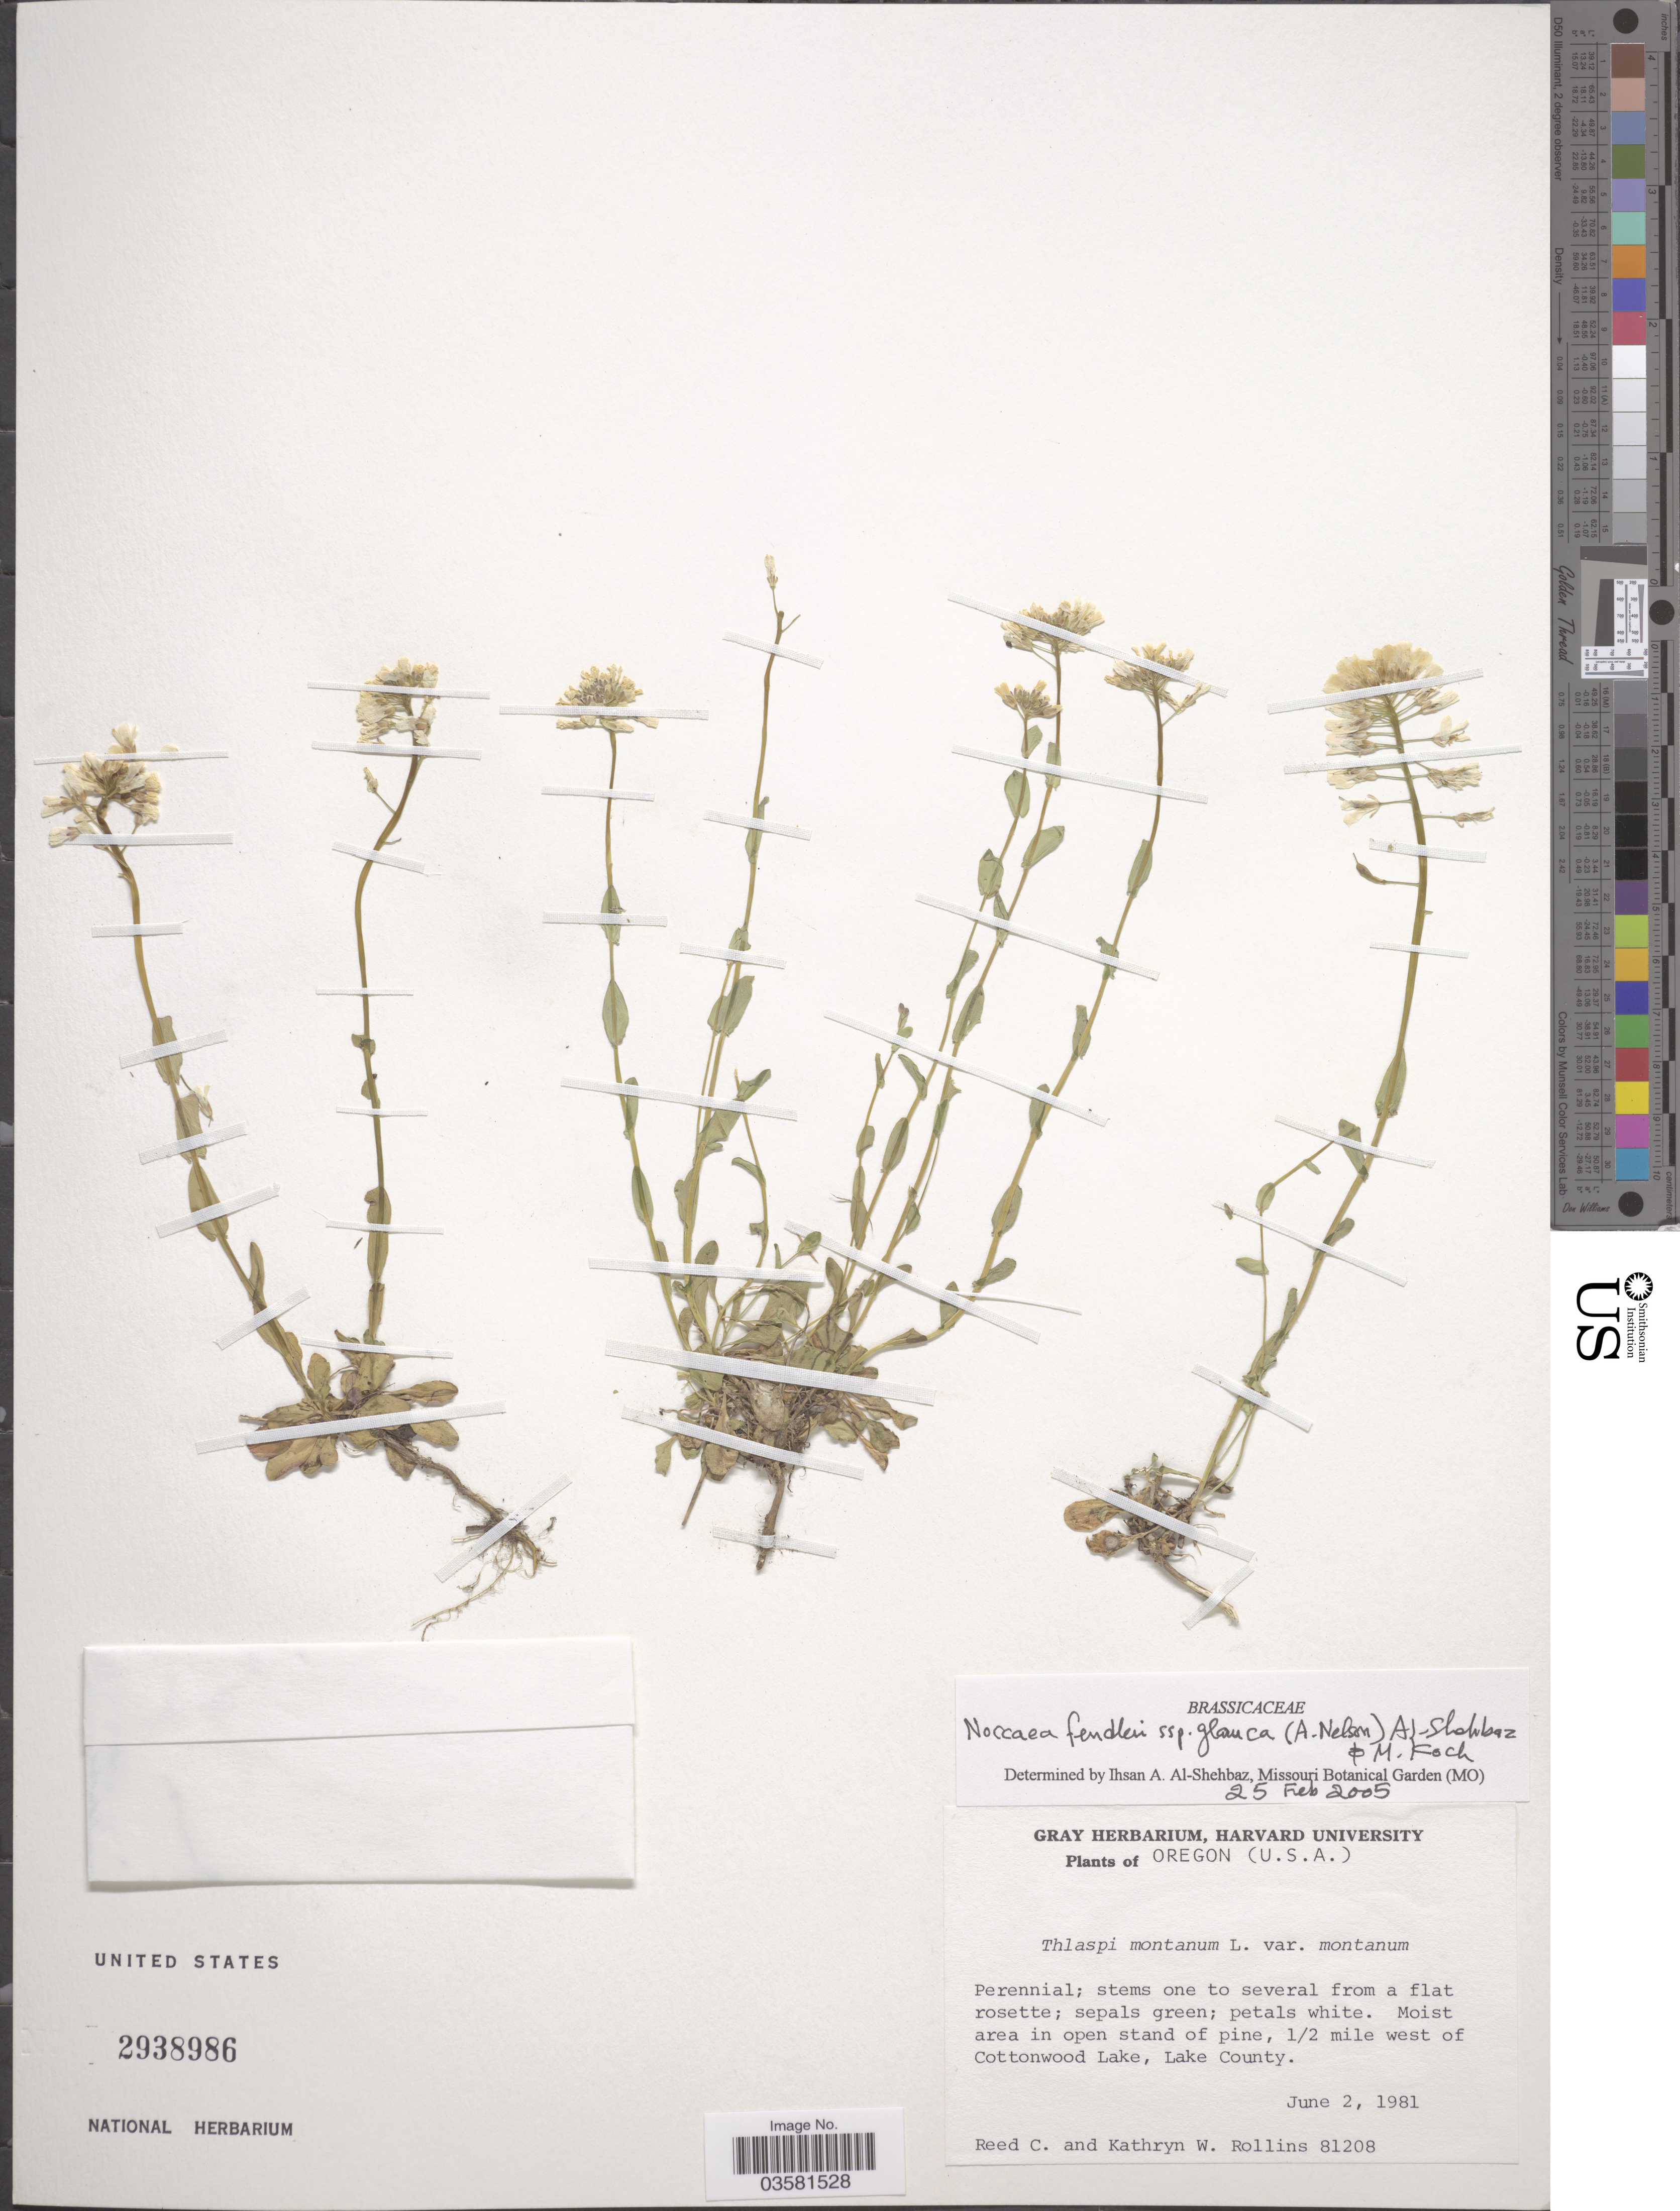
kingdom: Plantae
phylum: Tracheophyta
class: Magnoliopsida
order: Brassicales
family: Brassicaceae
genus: Thlaspi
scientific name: Thlaspi fendleri var. glaucum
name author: (A. Nelson) C.L. Hitchc.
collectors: R. C. Rollins & K. W. Rollins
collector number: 81208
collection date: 1981-06-02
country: United States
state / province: Oregon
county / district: Lake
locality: ½ mile west of Cottonwood Lake, Lake County.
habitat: moist area in open stand of pines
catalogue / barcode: US 2938986